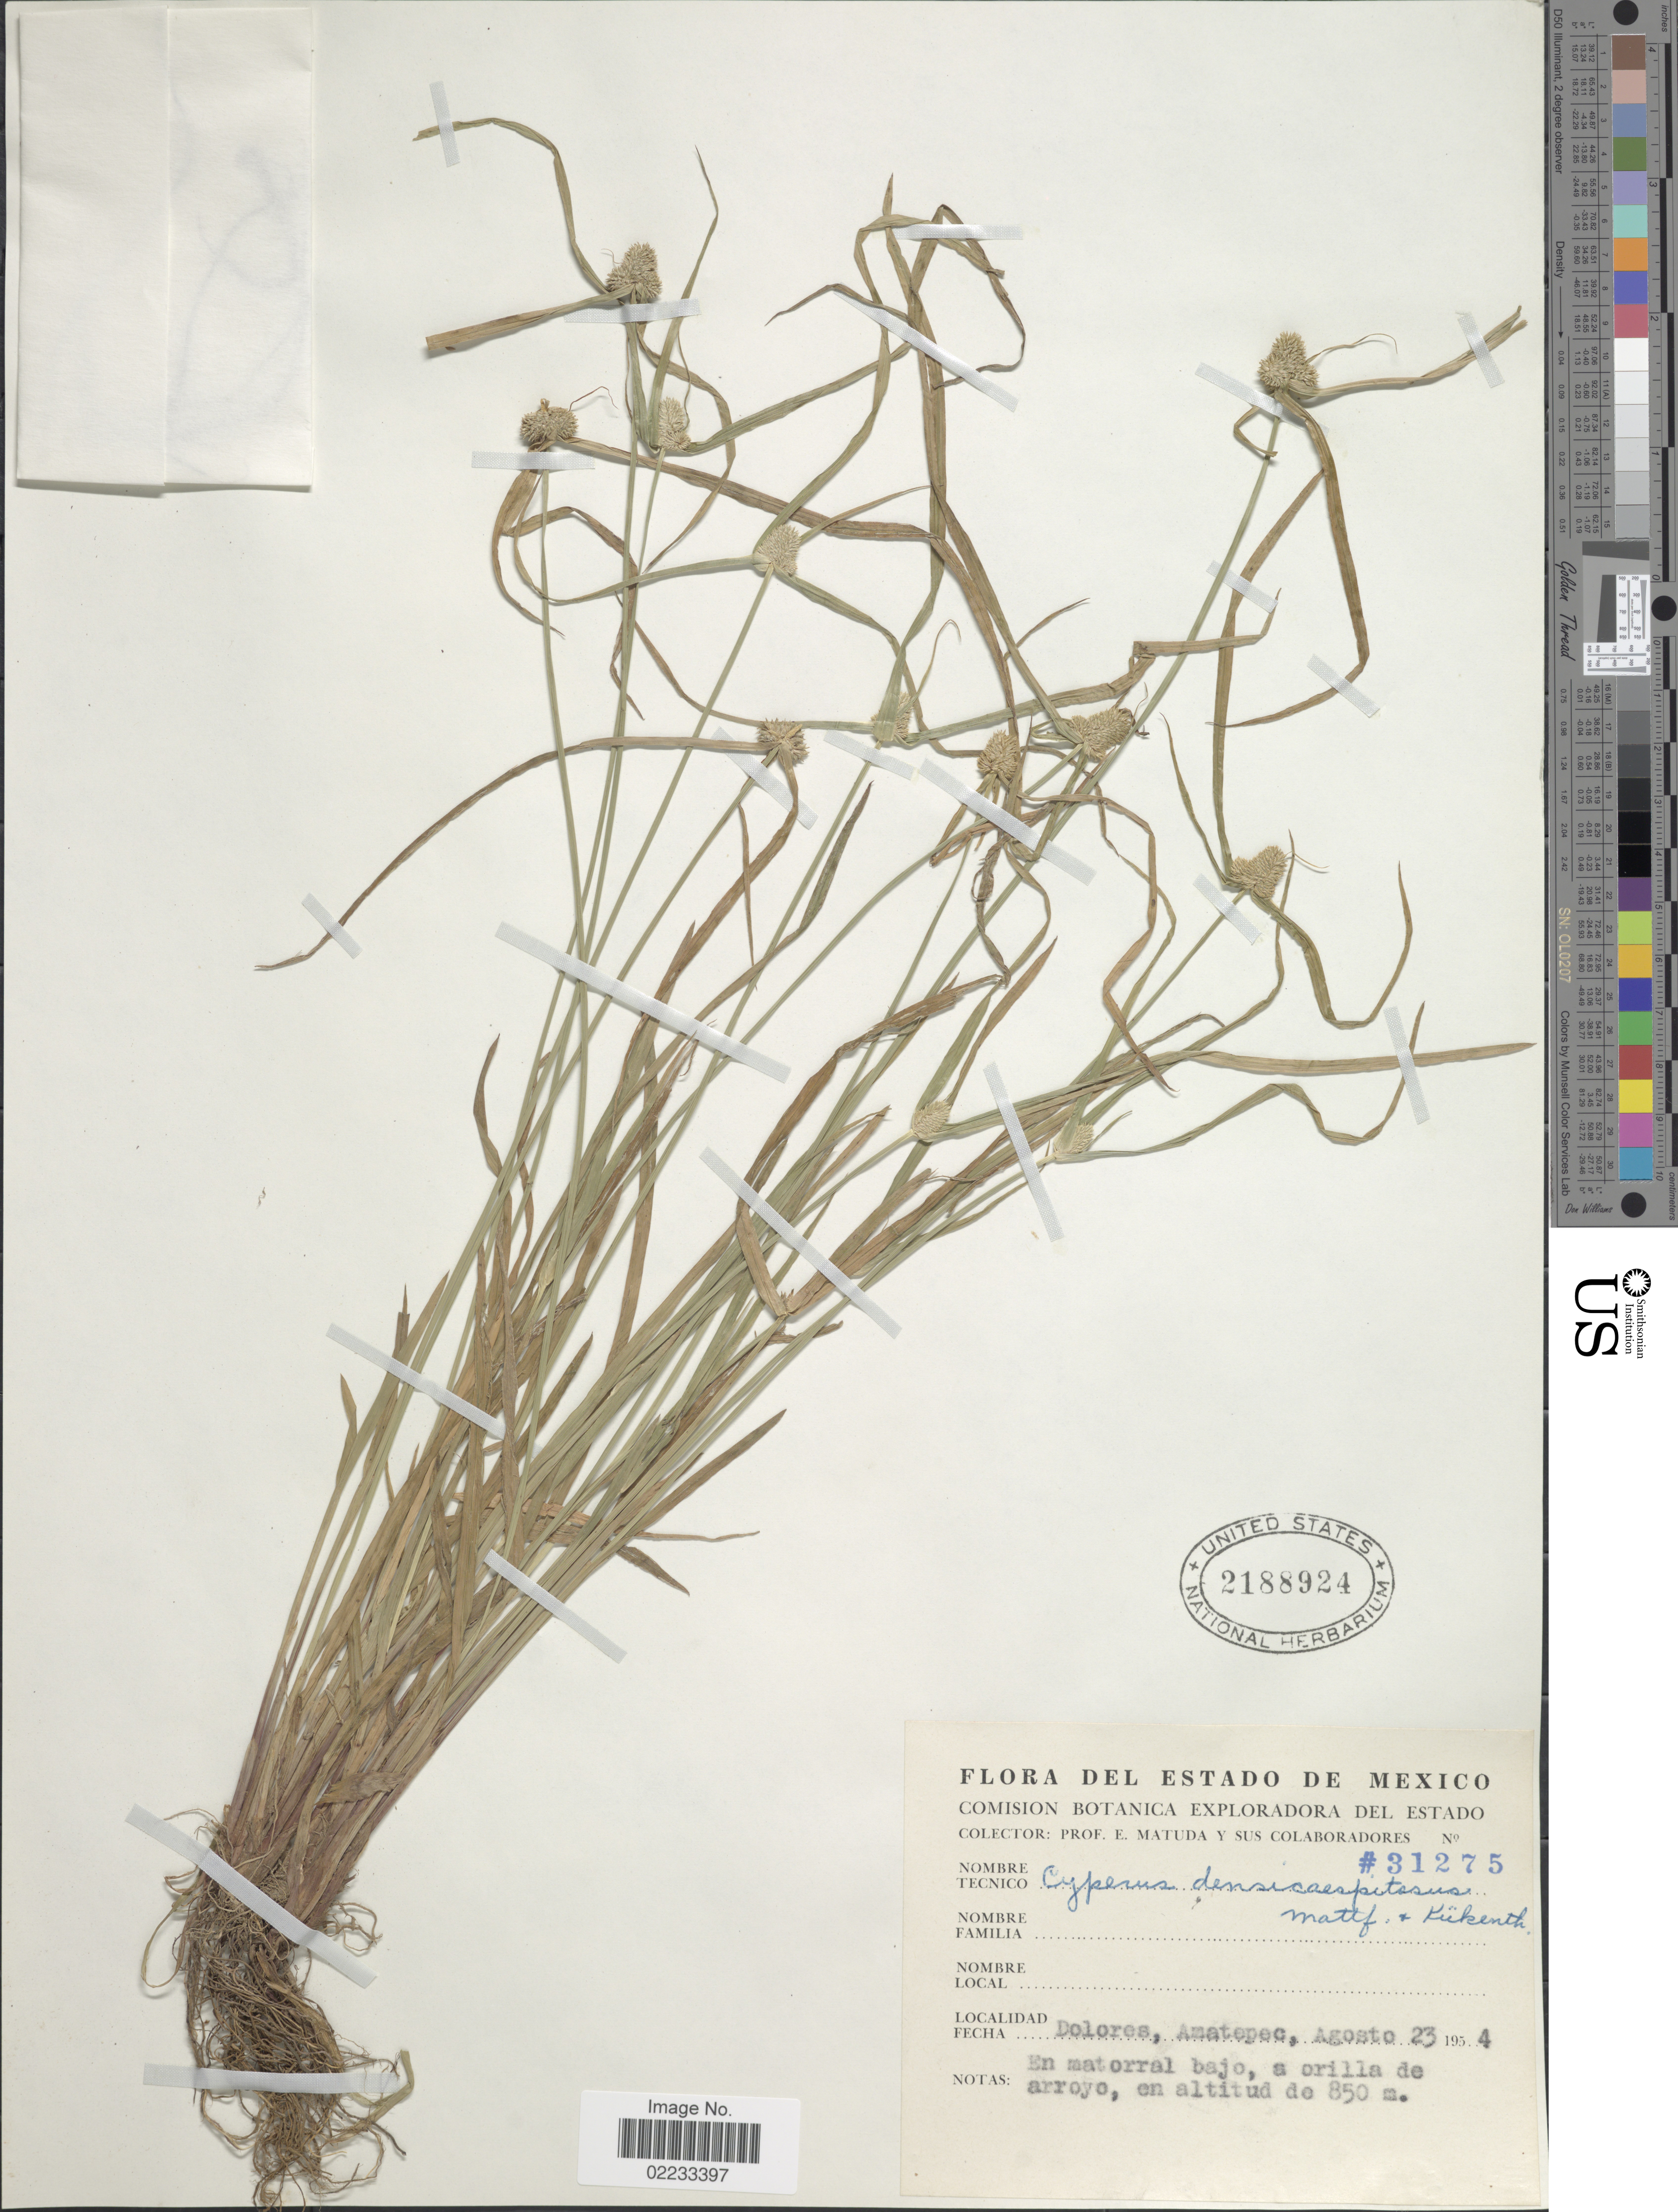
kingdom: Plantae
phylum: Tracheophyta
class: Liliopsida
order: Poales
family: Cyperaceae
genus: Cyperus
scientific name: Cyperus hortensis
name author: (Salzm. ex Steud.) Dorr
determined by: Strong, Mark T., (BOT), Smithsonian Institution - National Museum of Natural History (UNITED STATES)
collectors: E. Matuda & Sus Colaboradores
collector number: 31275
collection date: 1954-08-23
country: Mexico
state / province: México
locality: Dolores, Amatepec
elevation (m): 850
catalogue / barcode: US 2188924